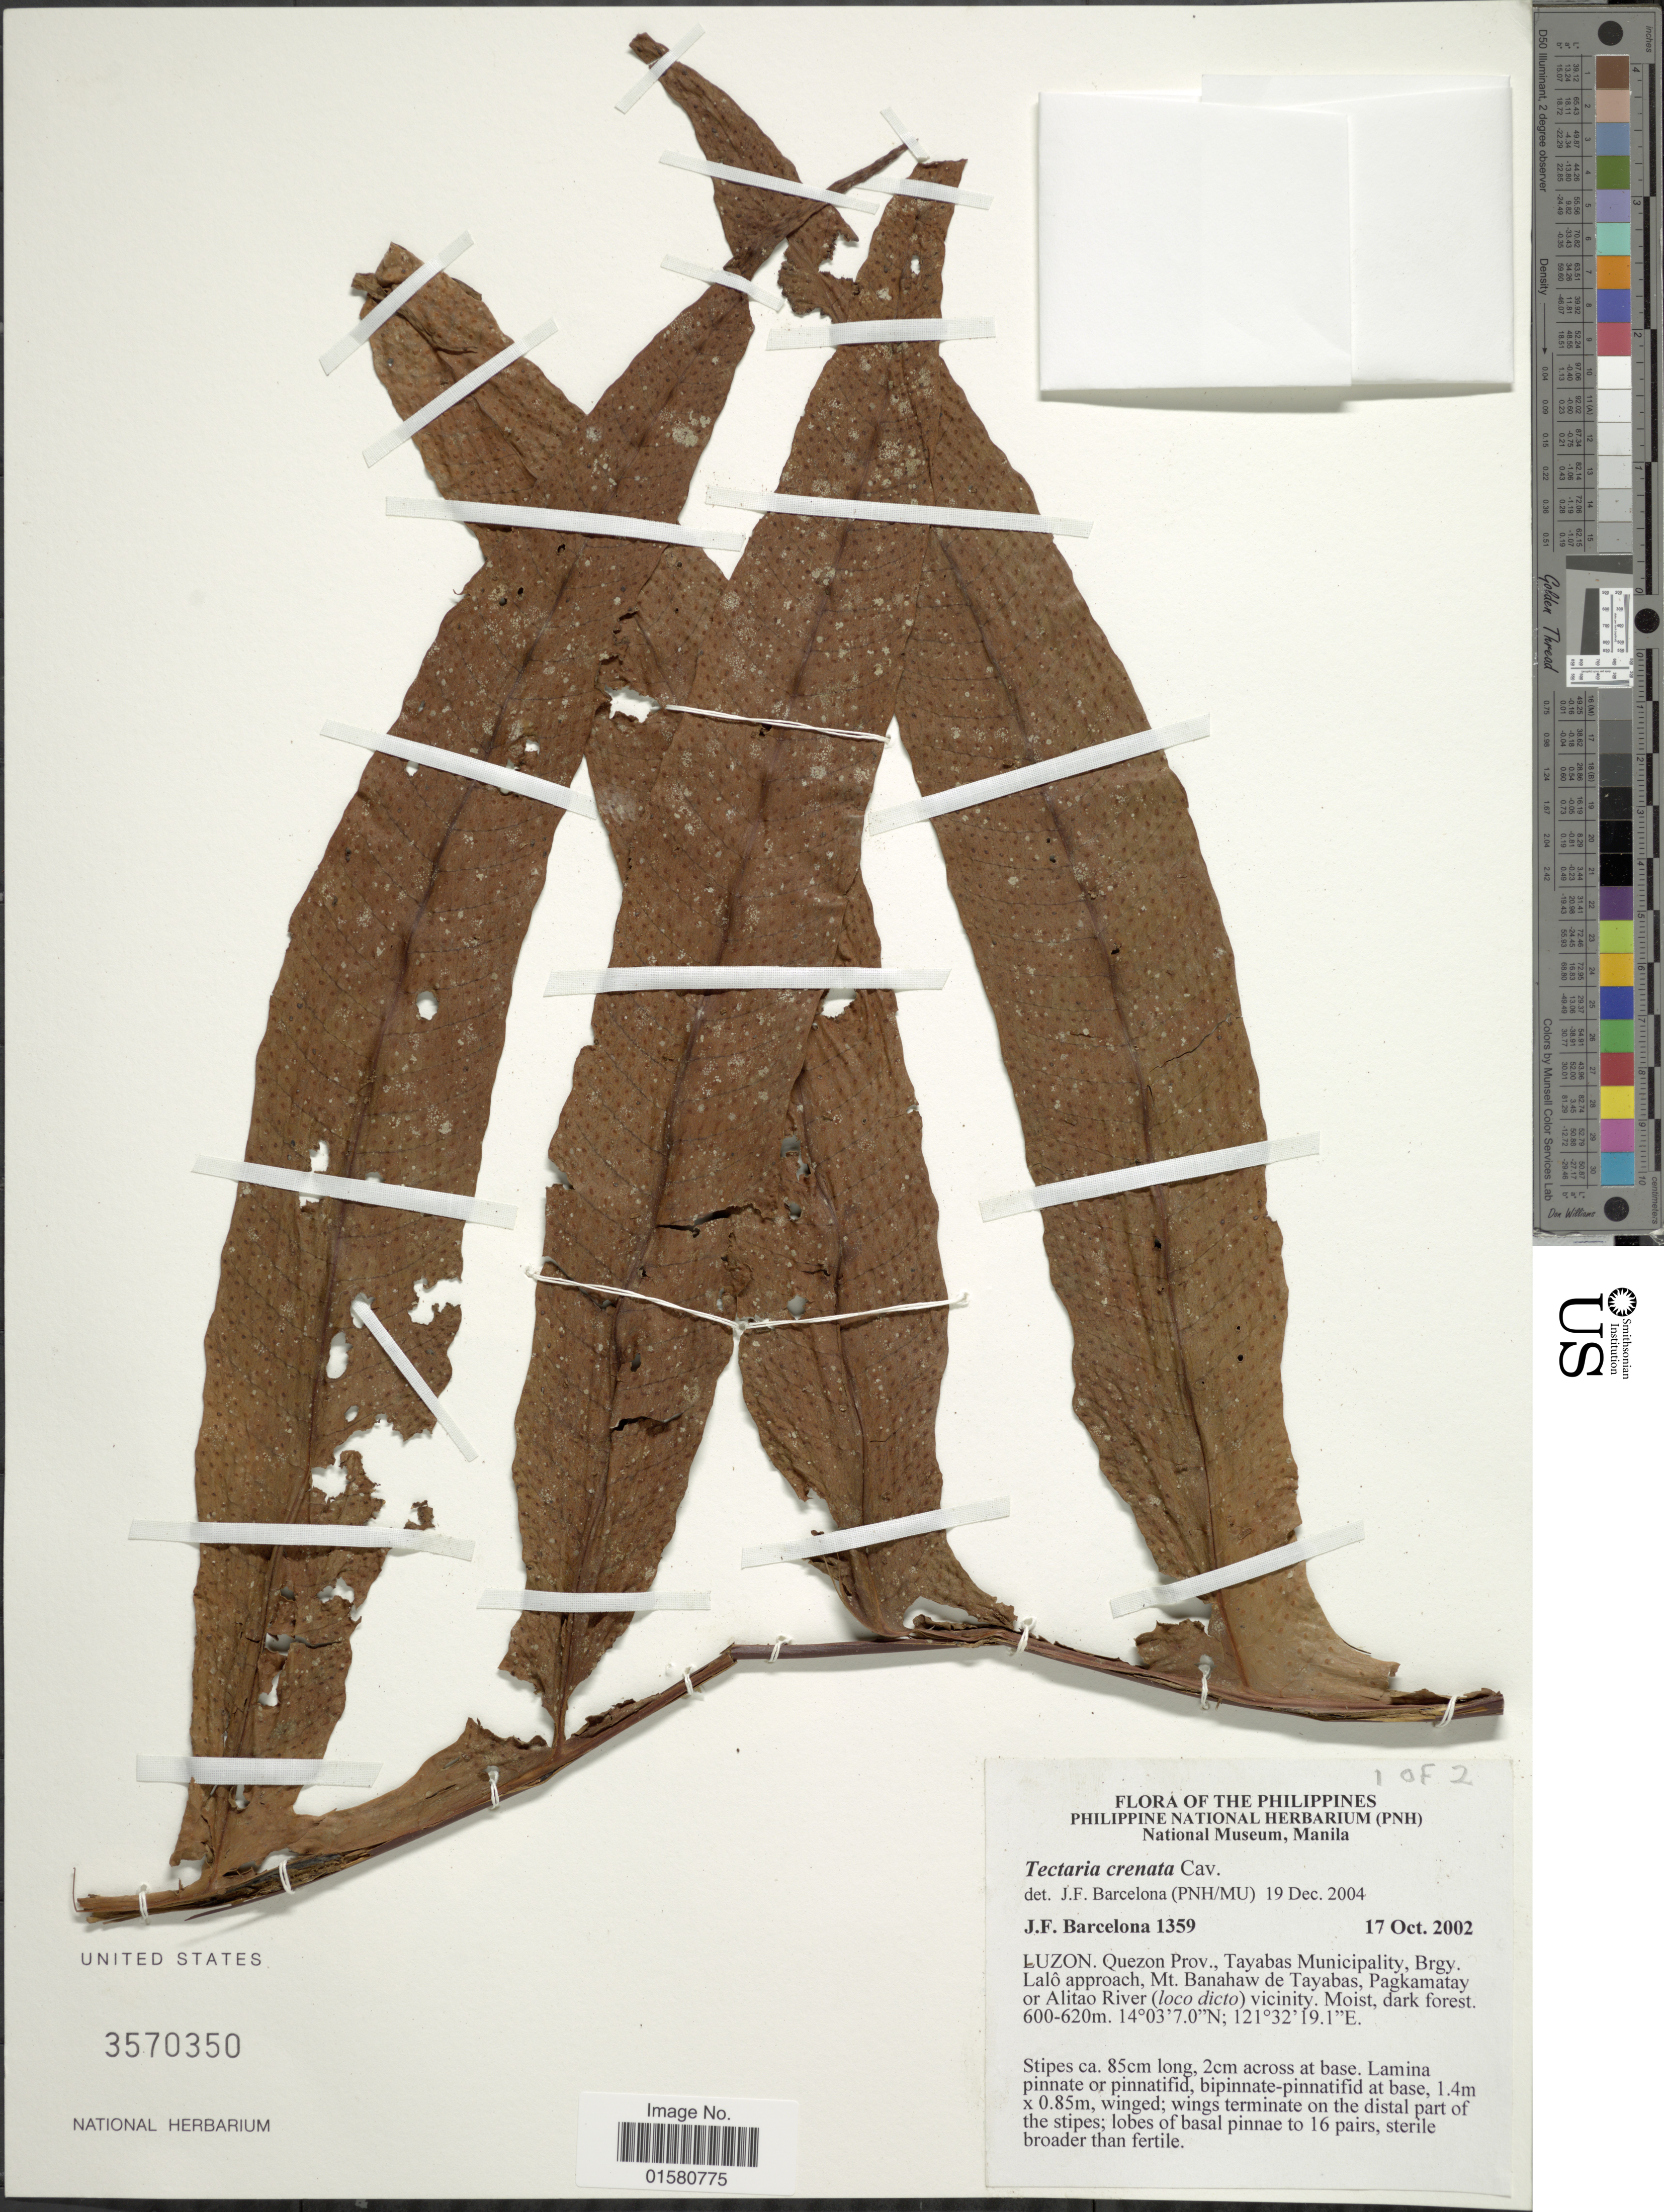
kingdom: Plantae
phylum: Tracheophyta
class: Polypodiopsida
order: Polypodiales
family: Tectariaceae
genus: Tectaria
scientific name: Tectaria crenata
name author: Cav.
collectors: J. F. Barcelona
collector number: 1359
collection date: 2002-10-17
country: Philippines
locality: Quezon Prov. Tayabas Municipality, Brgy. Lalo approach, Mt. Banahaw de Tayabas, Pagkamatay or Alitao River (loco dicto) vicinity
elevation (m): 600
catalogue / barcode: US 3570350